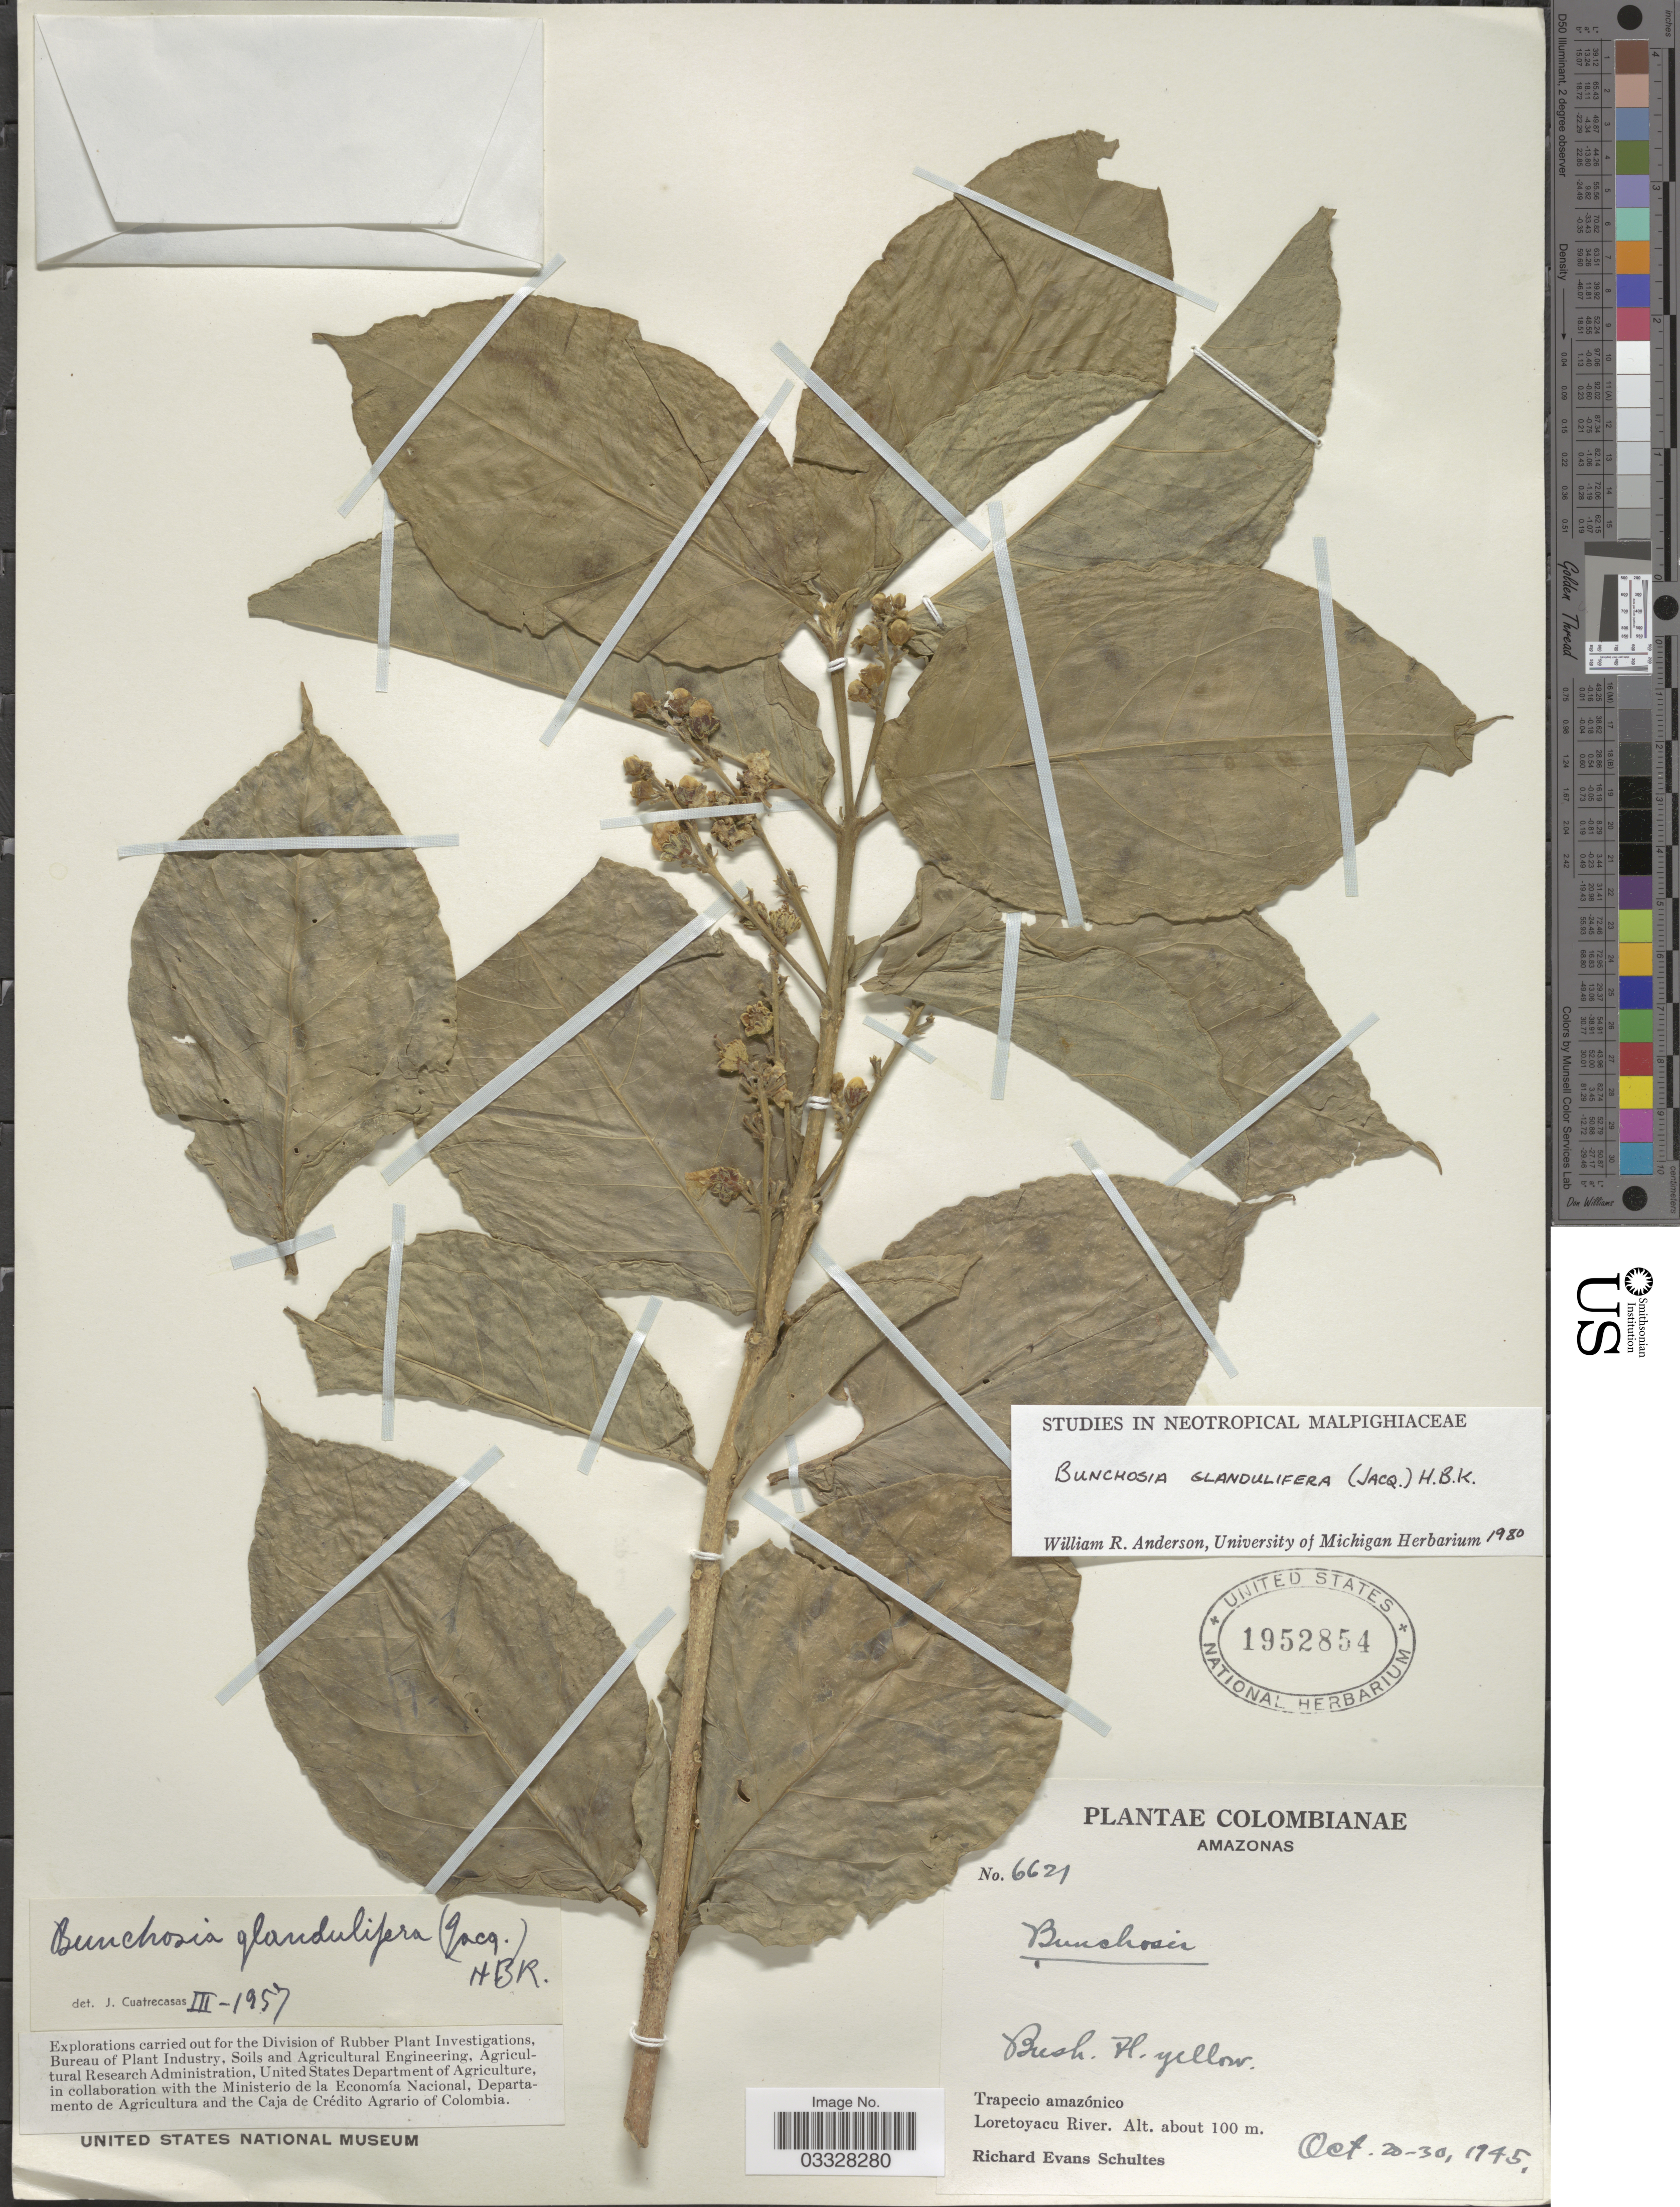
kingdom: Plantae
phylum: Tracheophyta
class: Magnoliopsida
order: Malpighiales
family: Malpighiaceae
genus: Bunchosia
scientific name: Bunchosia glandulifera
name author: (Jacq.) Kunth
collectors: R. E. Schultes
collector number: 6621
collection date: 1945-10-20/1945-10-30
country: Colombia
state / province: Amazônas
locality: Trapecio amazónico. Loretoyacu River.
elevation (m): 100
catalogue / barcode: US 1952854